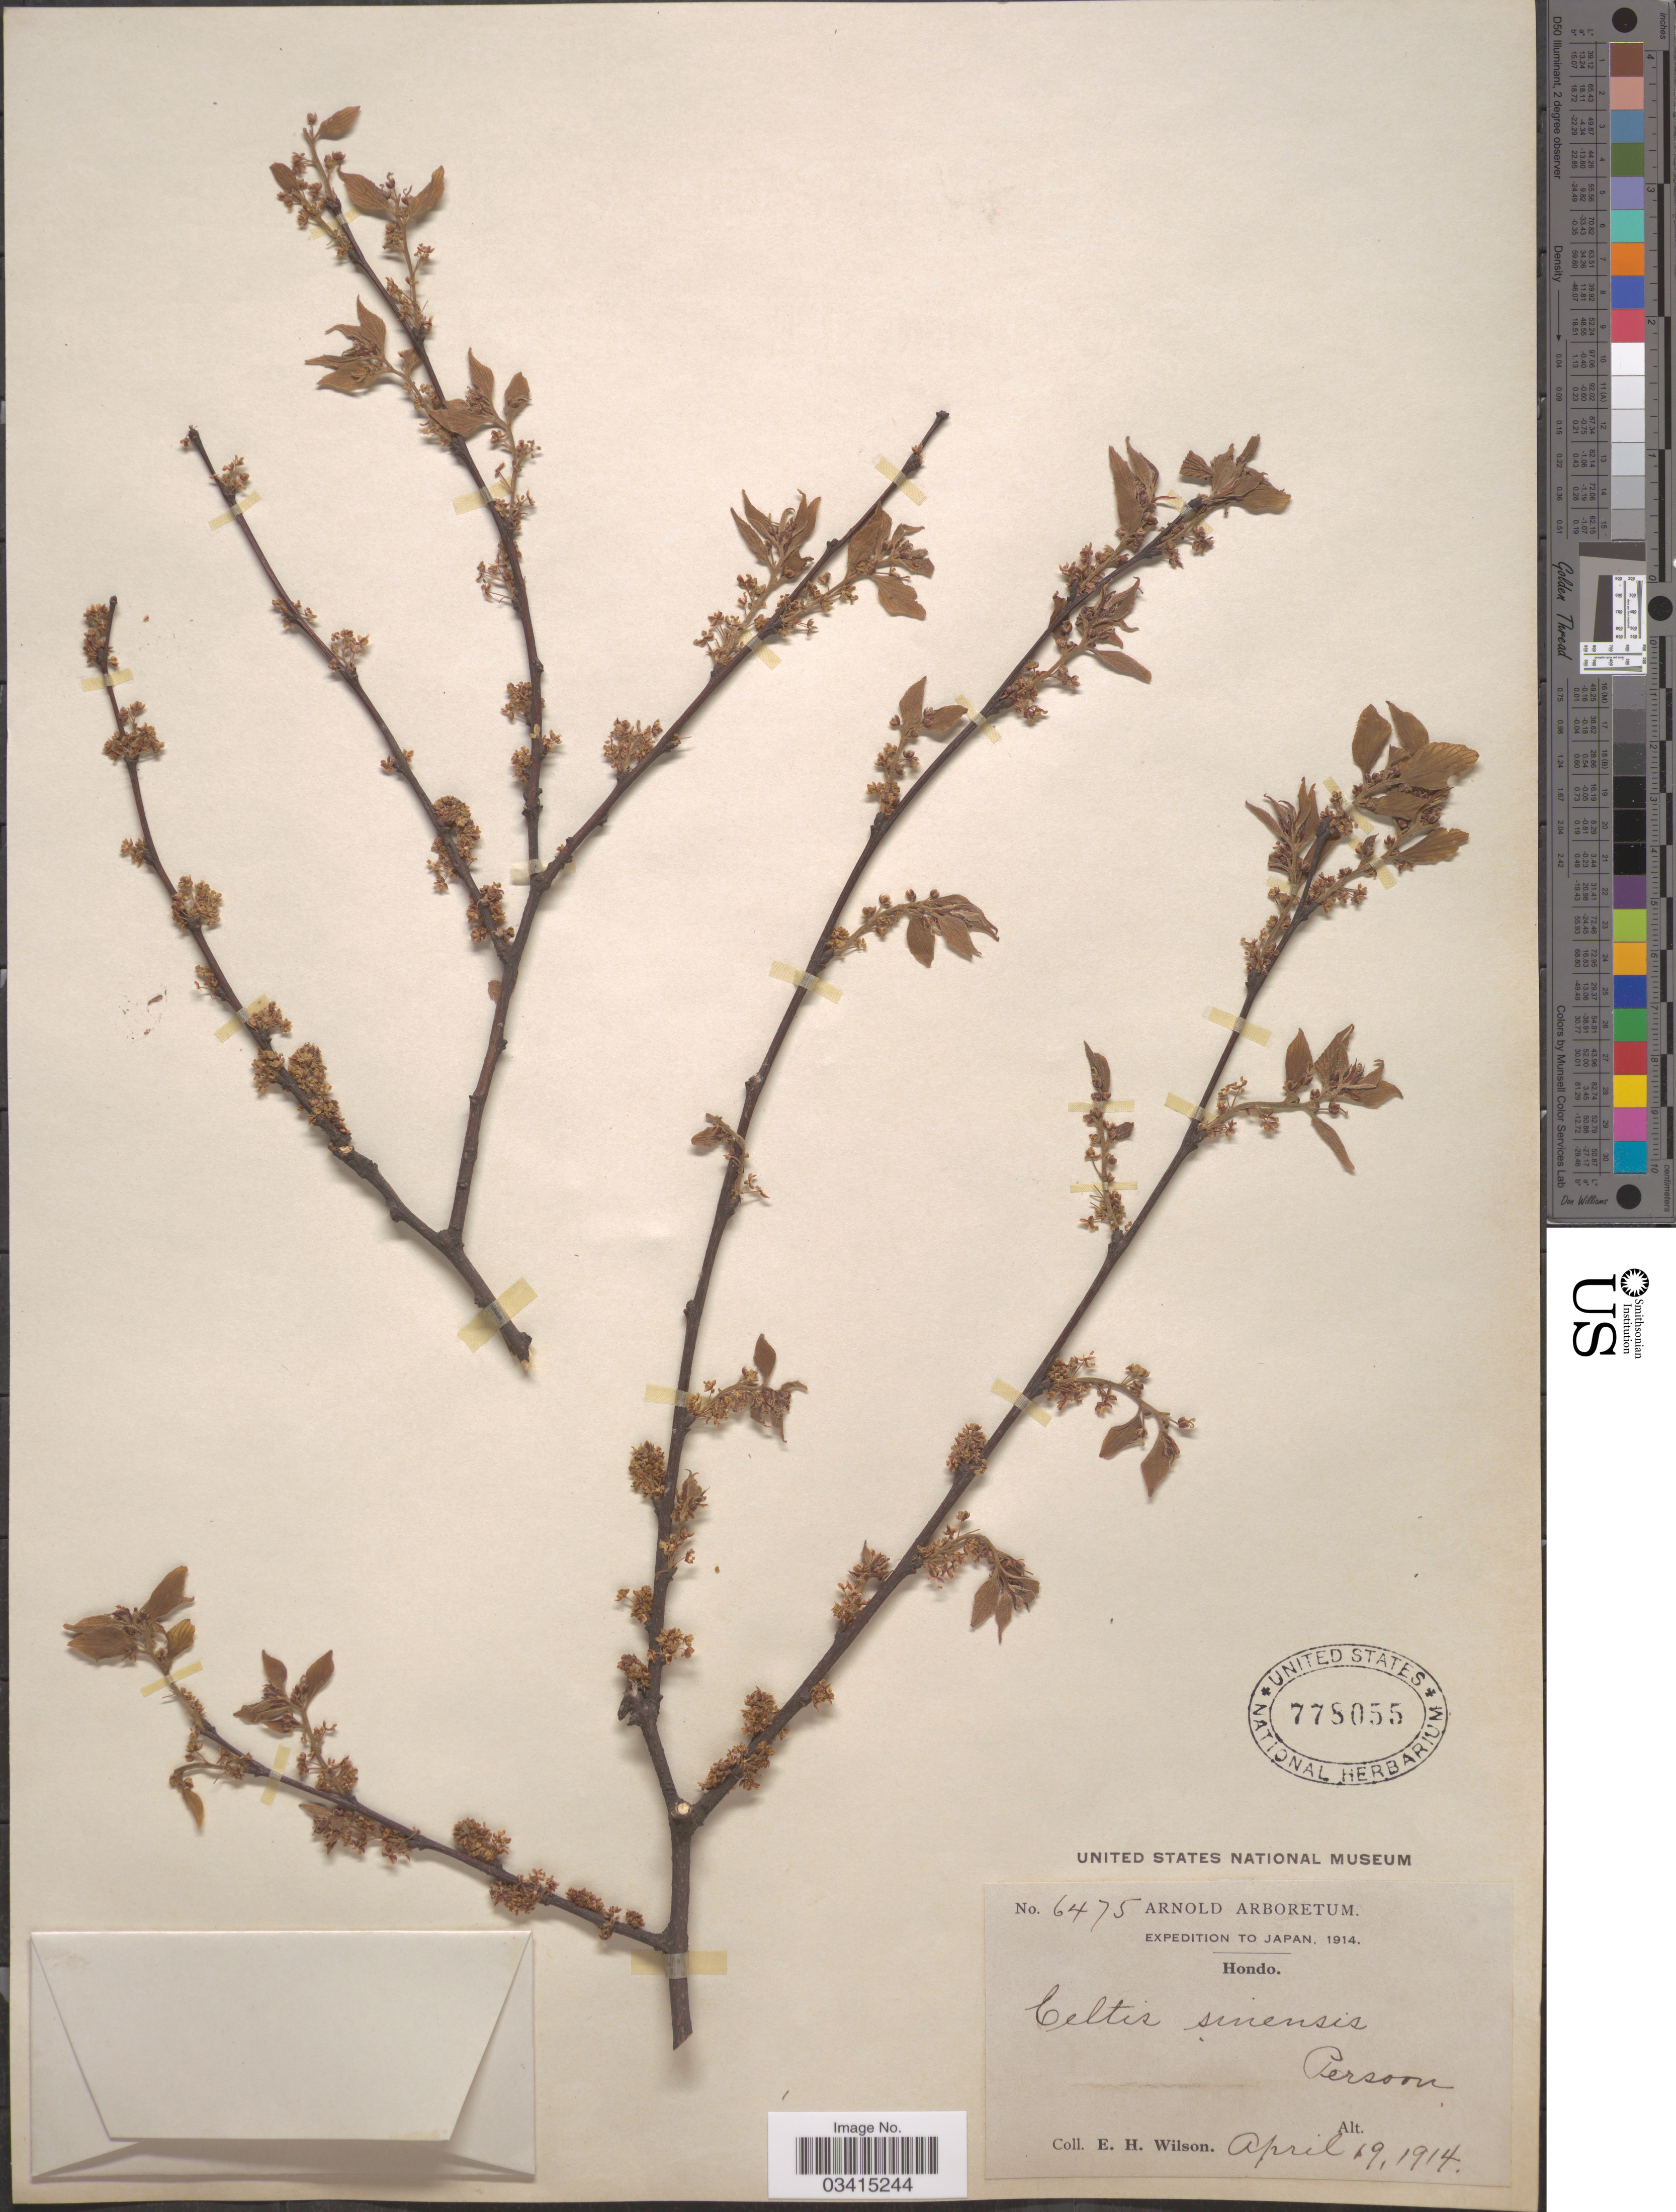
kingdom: Plantae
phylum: Tracheophyta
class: Magnoliopsida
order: Rosales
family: Cannabaceae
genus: Celtis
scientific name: Celtis sinensis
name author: Pers.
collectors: E. Wilson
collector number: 6475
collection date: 1914-04-19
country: Japan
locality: Hondo.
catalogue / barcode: US 778055